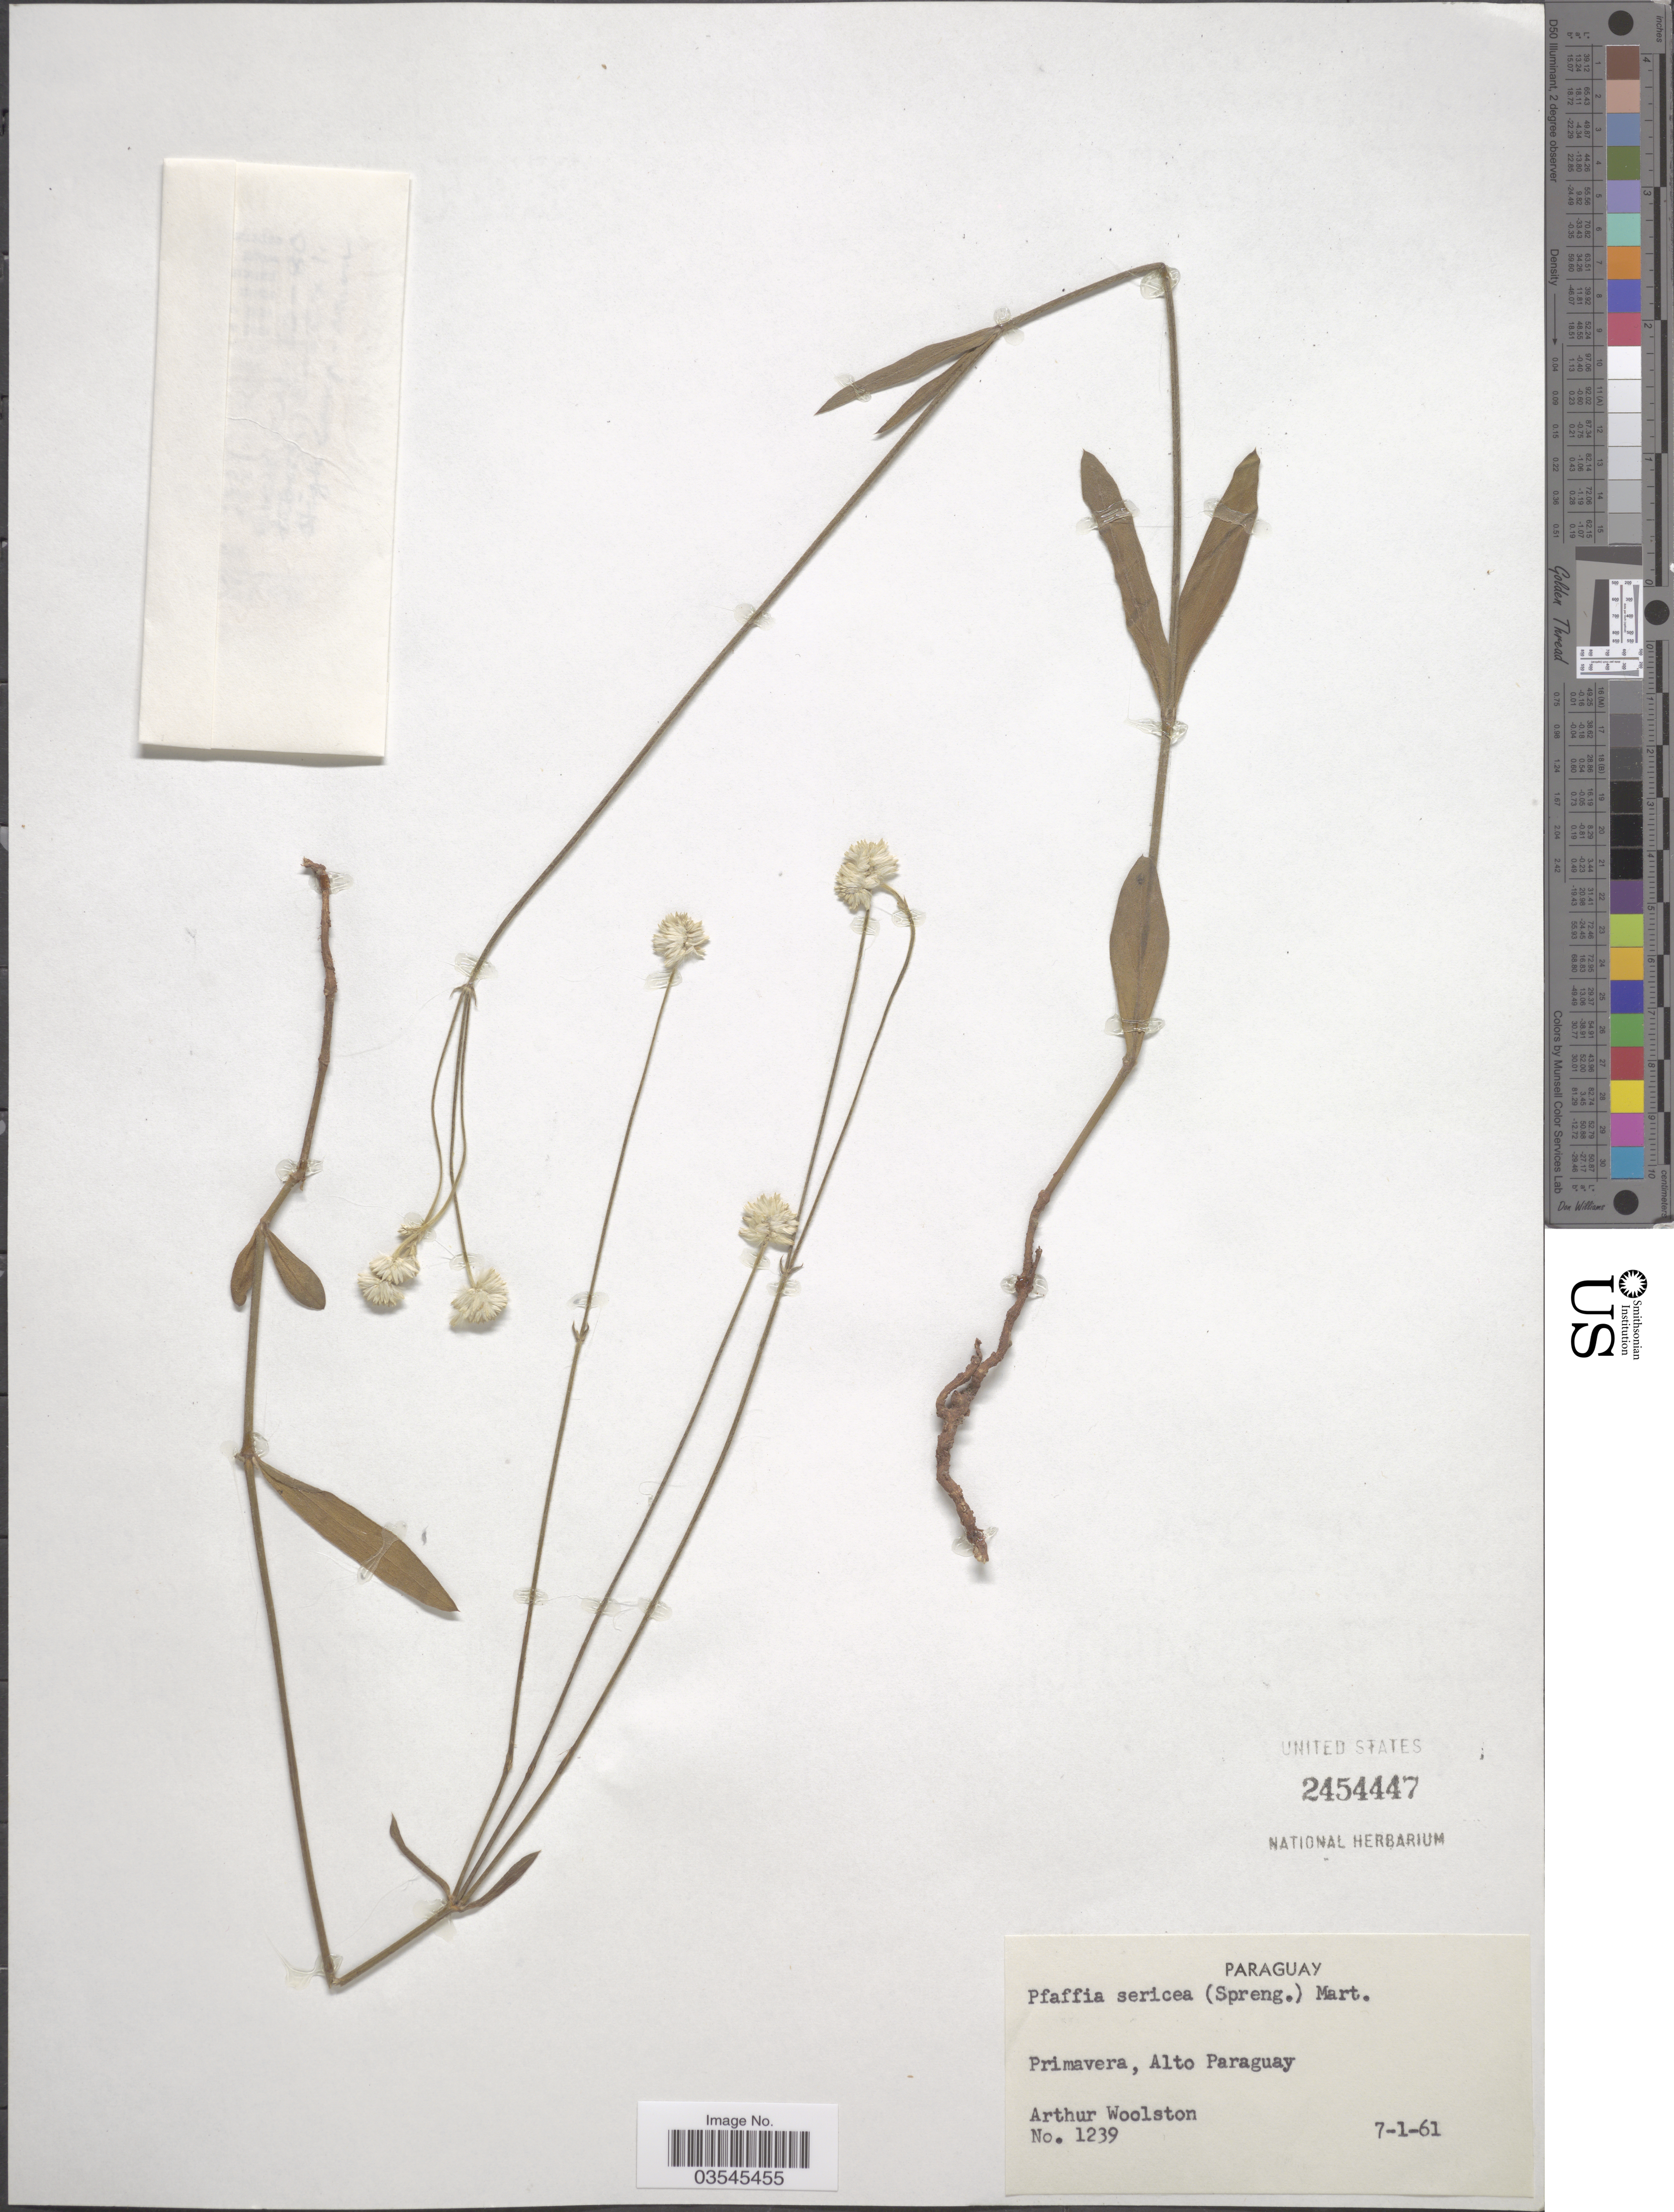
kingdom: Plantae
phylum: Tracheophyta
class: Magnoliopsida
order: Caryophyllales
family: Amaranthaceae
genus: Pfaffia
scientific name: Pfaffia tuberosa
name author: (Moq. ex DC.) Hicken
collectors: A. L. Woolston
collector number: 1239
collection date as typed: Transcribed d/m/y: 7/1/61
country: Paraguay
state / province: Alto Paraguay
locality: Primavera.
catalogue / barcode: US 2454447